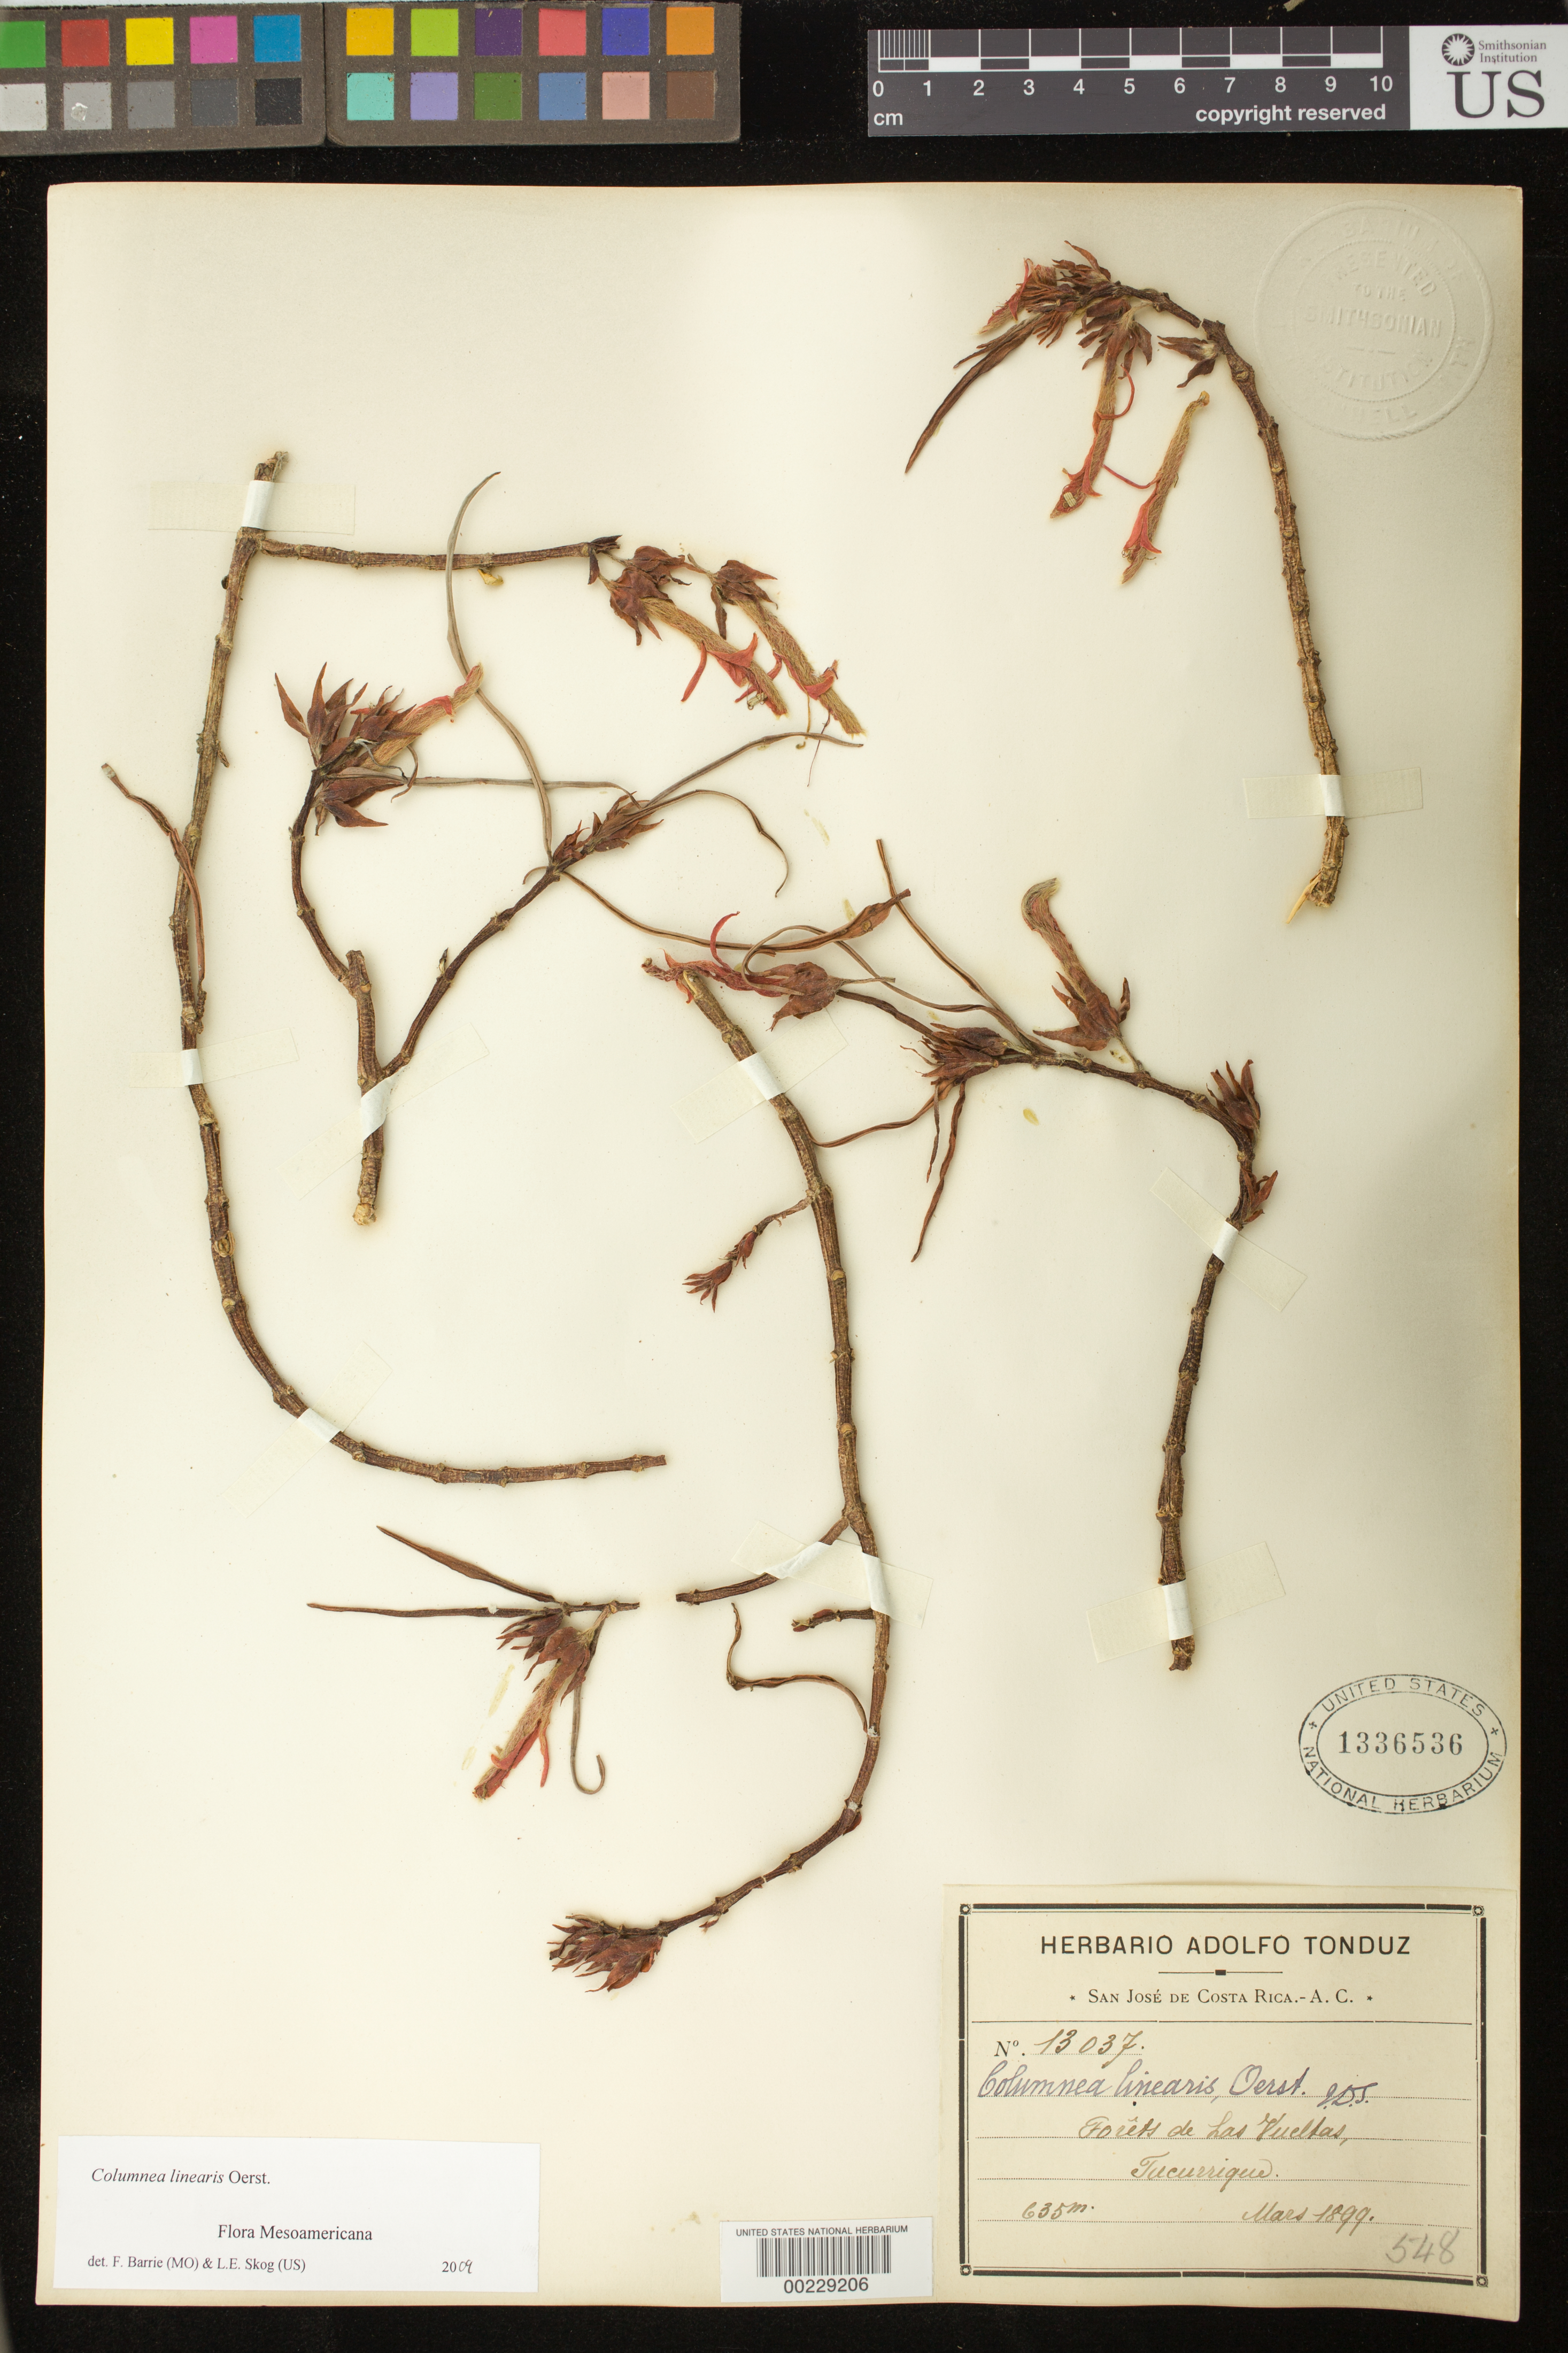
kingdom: Plantae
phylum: Tracheophyta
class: Magnoliopsida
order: Lamiales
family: Gesneriaceae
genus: Columnea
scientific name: Columnea linearis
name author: Oerst.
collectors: A. Tonduz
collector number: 13037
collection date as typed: Mar 1899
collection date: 1899-03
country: Costa Rica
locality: Tucurrique, Las Vueltas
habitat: Forests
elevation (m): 635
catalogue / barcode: US 1336536